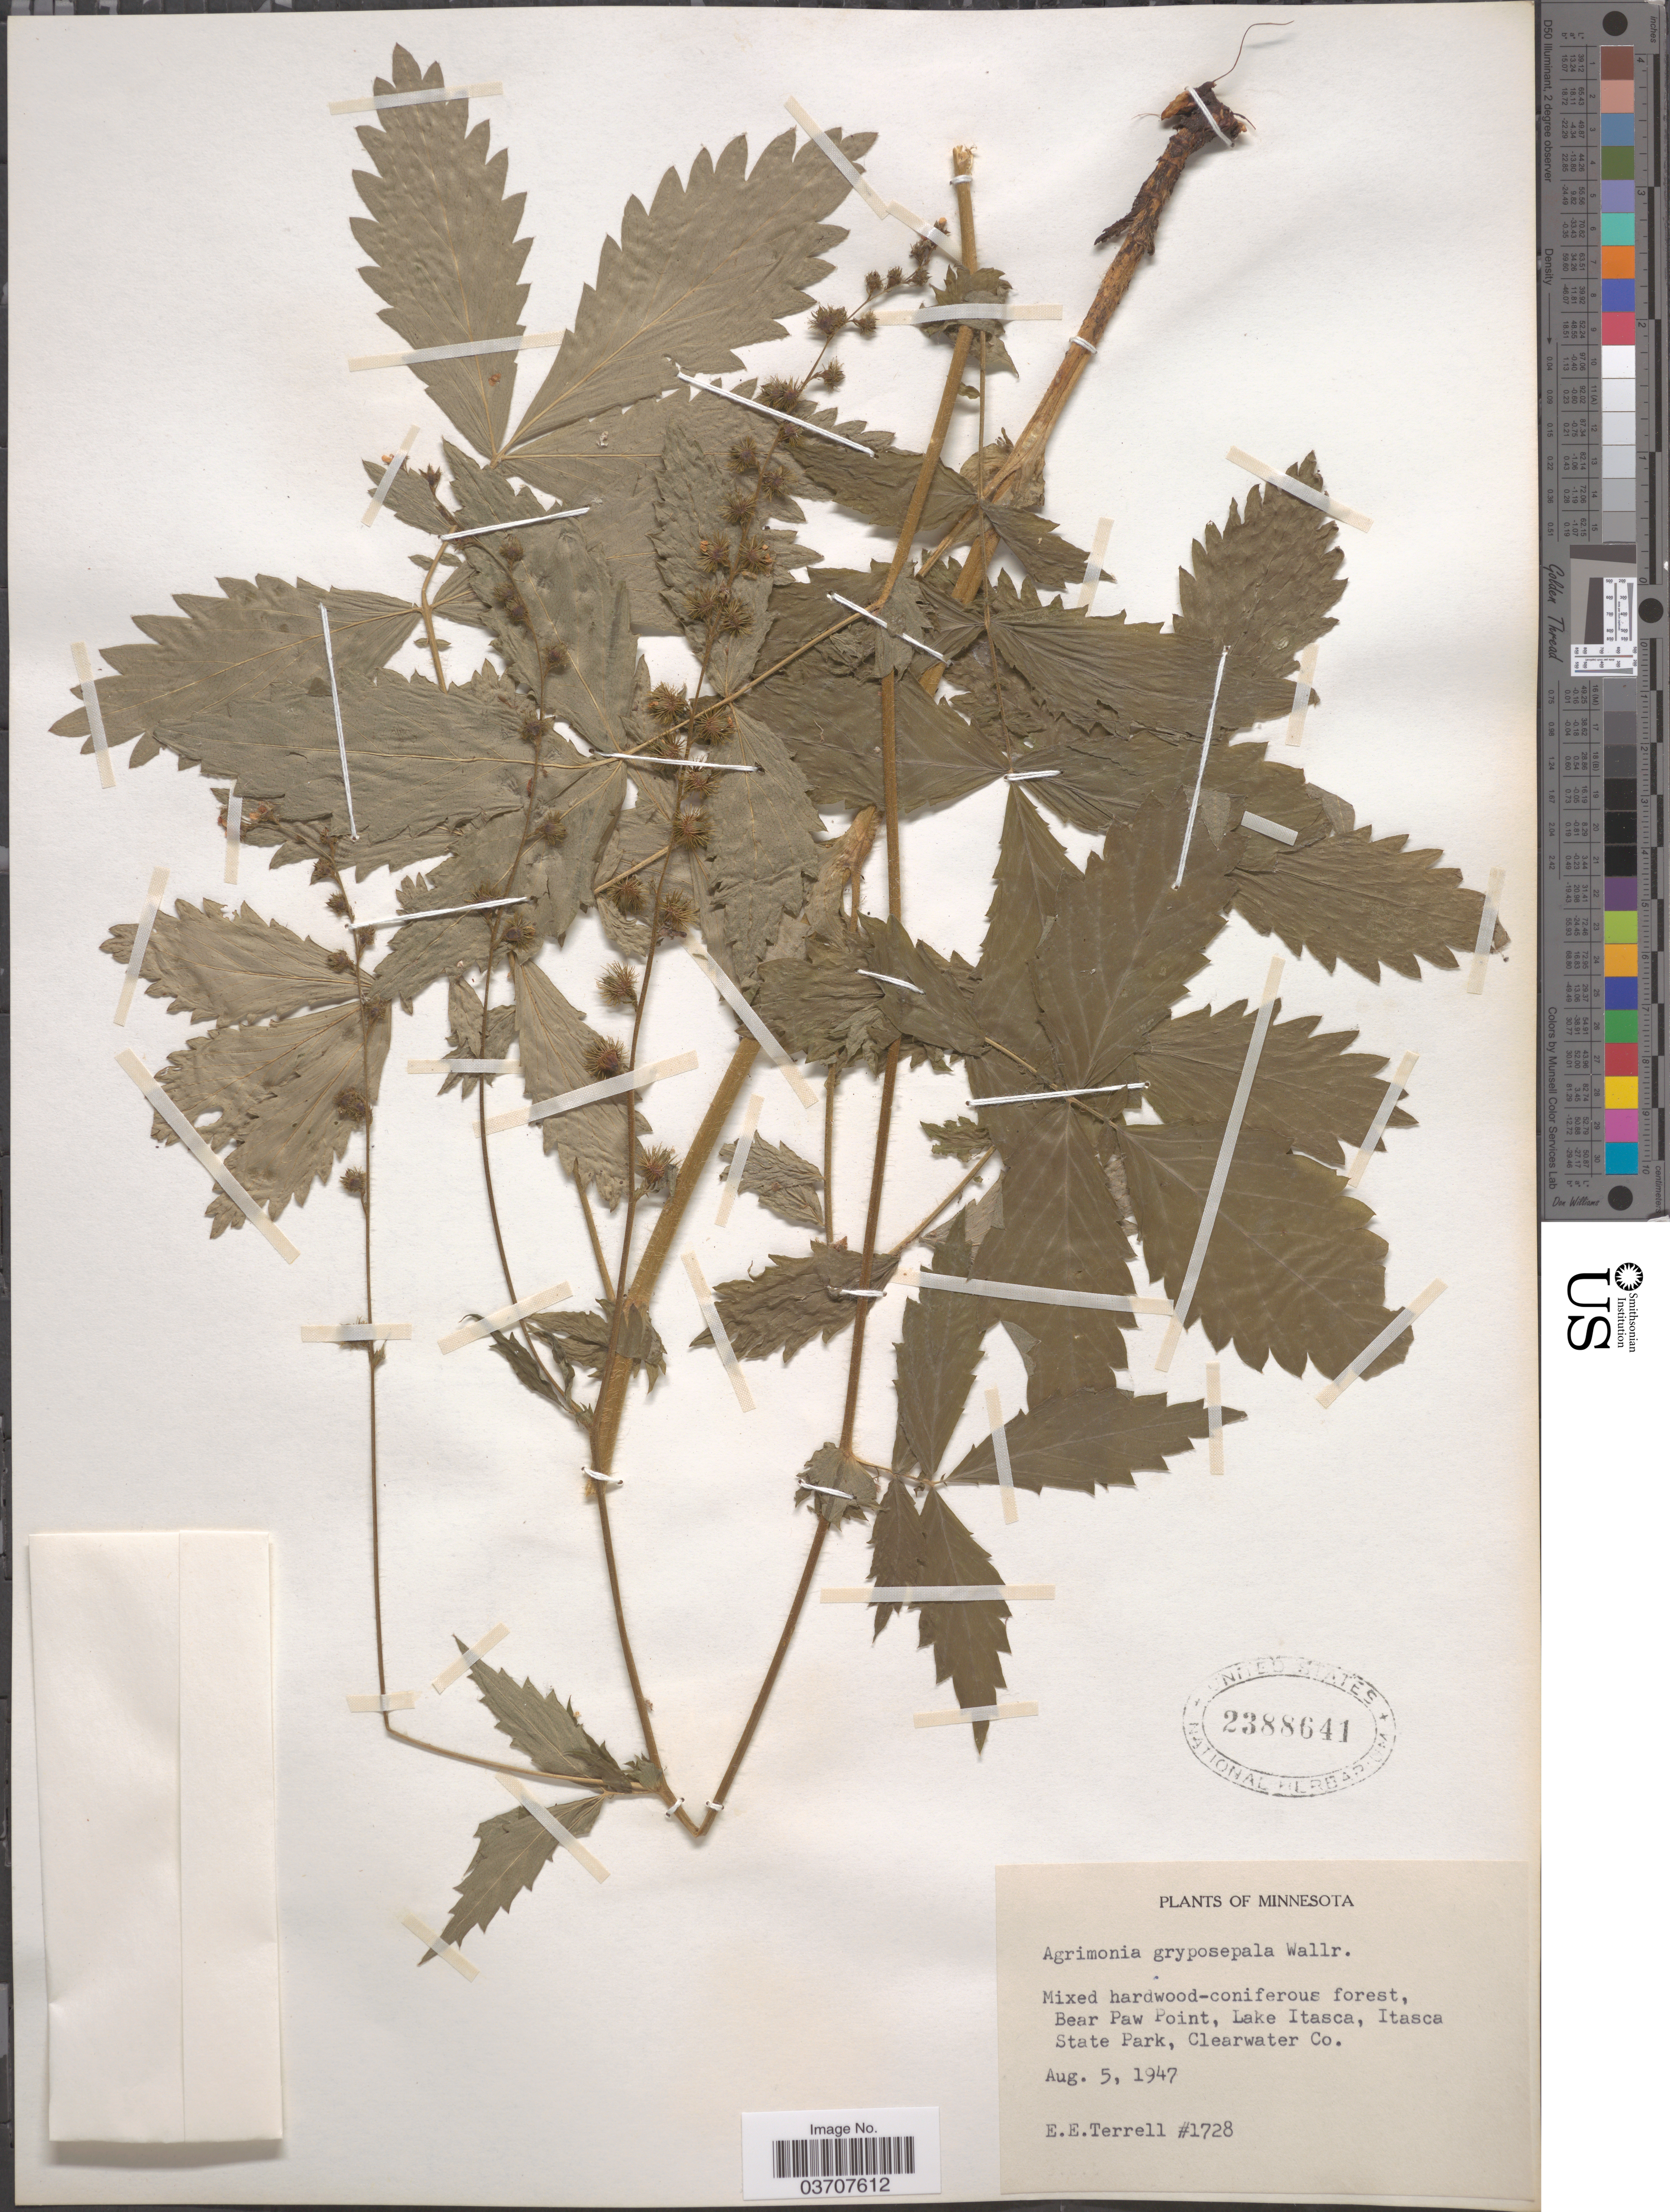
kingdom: Plantae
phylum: Tracheophyta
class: Magnoliopsida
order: Rosales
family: Rosaceae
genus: Agrimonia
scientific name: Agrimonia gryposepala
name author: Wallr.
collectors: E. E. Terrell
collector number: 1728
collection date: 1947-08-05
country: United States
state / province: Minnesota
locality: Bear Paw Point, Lake Itasca, Itasca State Park, Clearwater Co.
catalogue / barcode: US 2388641